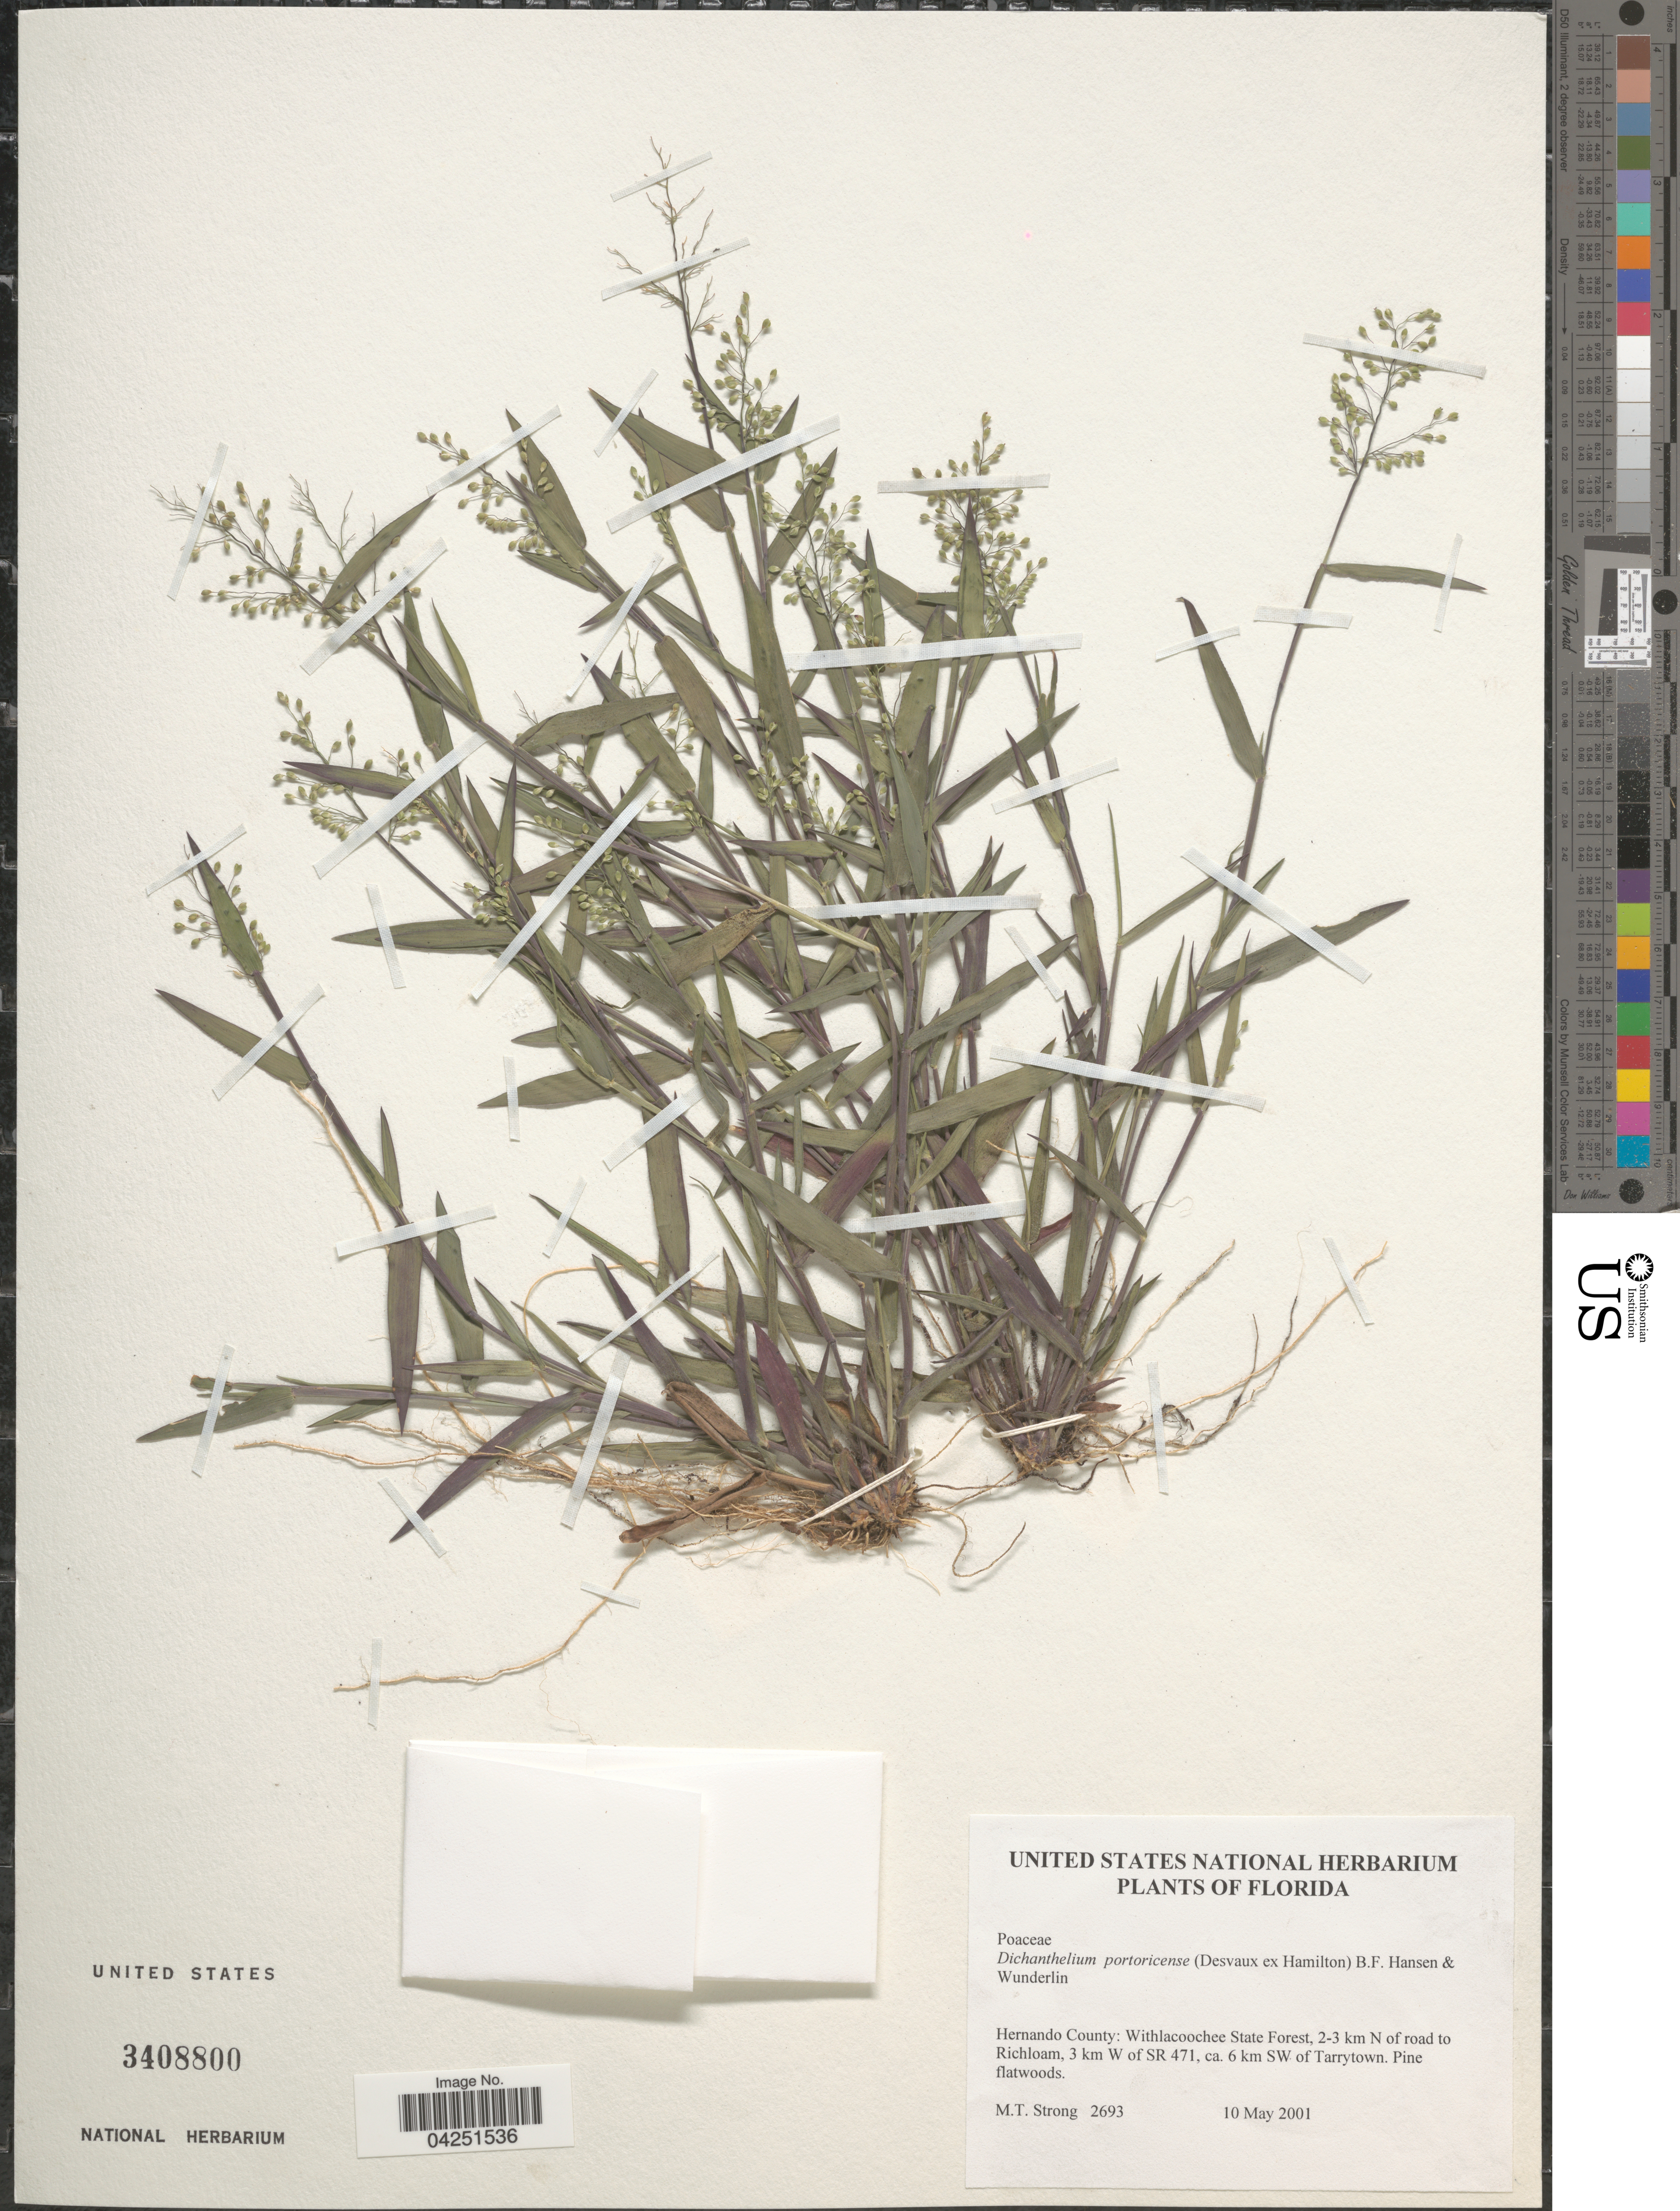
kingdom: Plantae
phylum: Tracheophyta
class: Liliopsida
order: Poales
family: Poaceae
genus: Dichanthelium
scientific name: Dichanthelium acuminatum var. acuminatum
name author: (Sw.) Gould & C.A. Clark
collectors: M. T. Strong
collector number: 2693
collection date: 2001-05-10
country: United States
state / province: Florida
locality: Hernando County: Withlacoochee State Forest, 2-3 km N of road to Richloam, 3 km W of SR 471, ca. 6 km SW of Tarrytown. Pine flatwoods.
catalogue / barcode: US 3408800